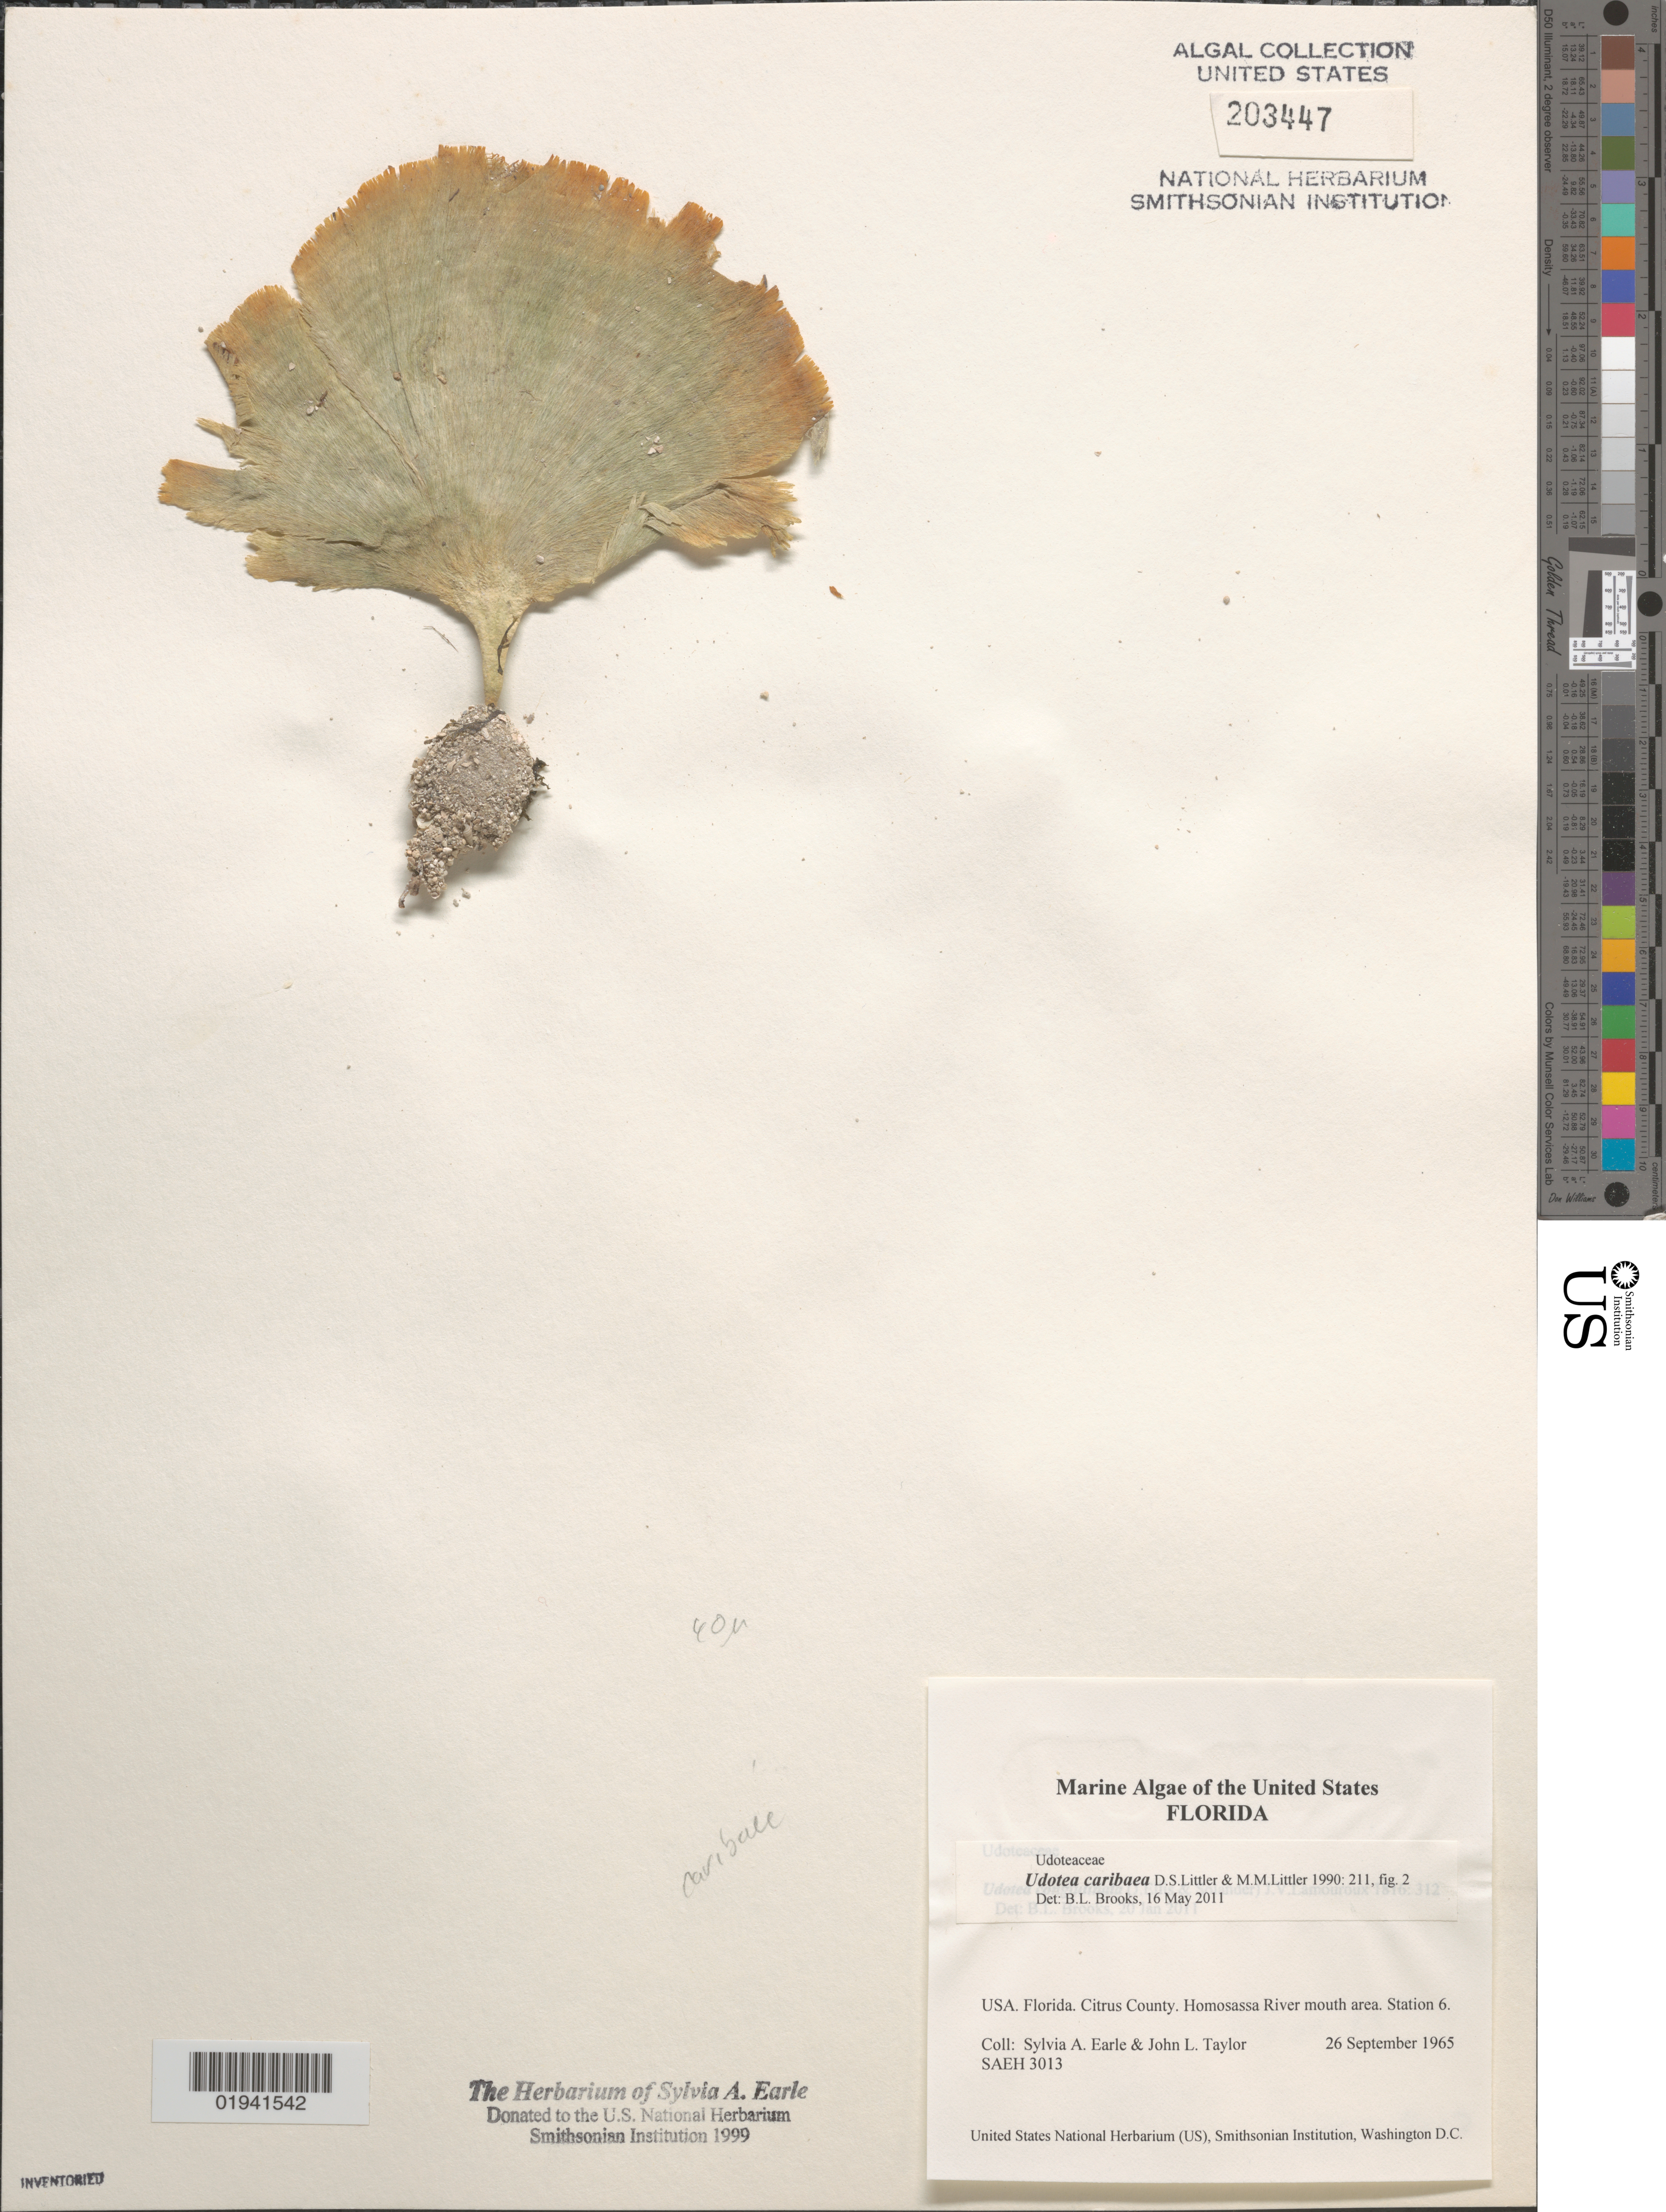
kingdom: Plantae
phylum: Chlorophyta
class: Ulvophyceae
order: Bryopsidales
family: Udoteaceae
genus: Udotea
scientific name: Udotea caribaea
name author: D.S. Littler & Littler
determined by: Brooks, B. L., (BOT), Smithsonian Institution - National Museum of Natural History (UNITED STATES)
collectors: S. A. Earle & J. L. Taylor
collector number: SAEH 3013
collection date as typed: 26 Sep 1965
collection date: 1965-09-26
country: United States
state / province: Florida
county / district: Citrus County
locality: Station 6, Homosassa River mouth area, Gulf of Mexico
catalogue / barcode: US 203447